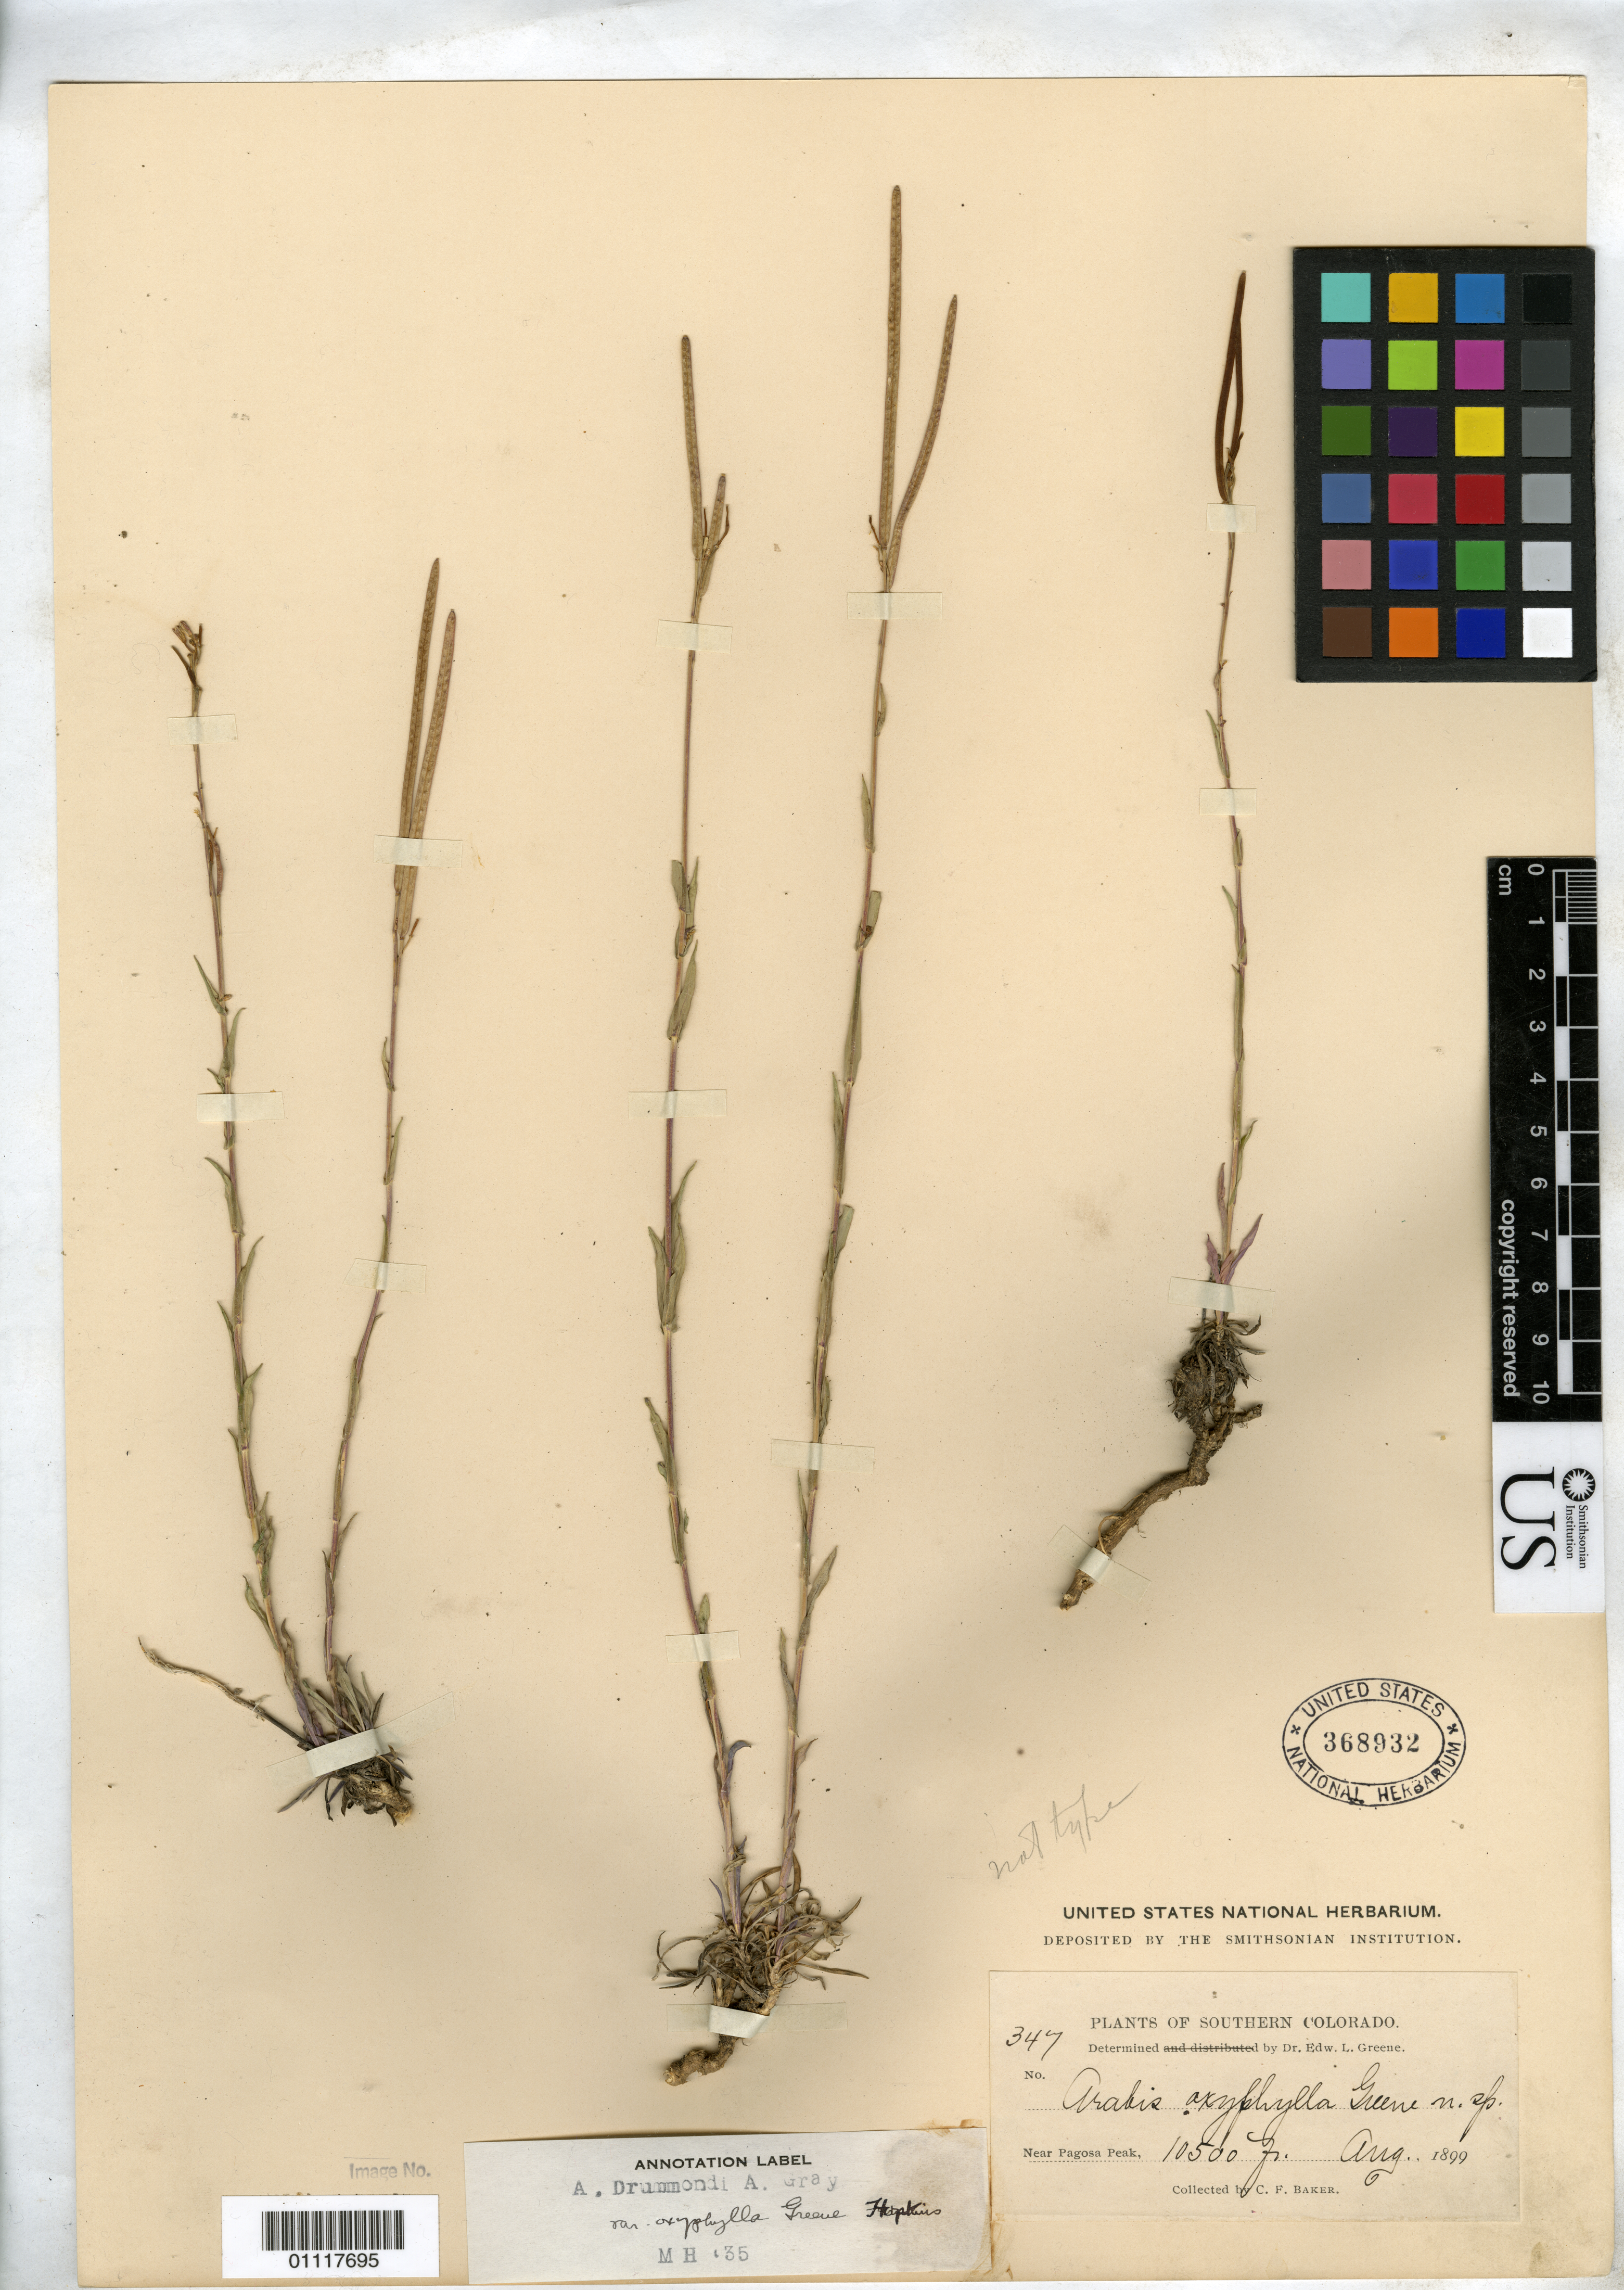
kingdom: Plantae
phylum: Tracheophyta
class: Magnoliopsida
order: Brassicales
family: Brassicaceae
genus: Arabis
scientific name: Arabis oxyphylla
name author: Greene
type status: Syntype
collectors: C. F. Baker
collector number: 347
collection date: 1899-08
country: United States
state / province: Colorado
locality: Southern Colorado, Near Pagosa Peak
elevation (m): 3200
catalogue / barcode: US 368932